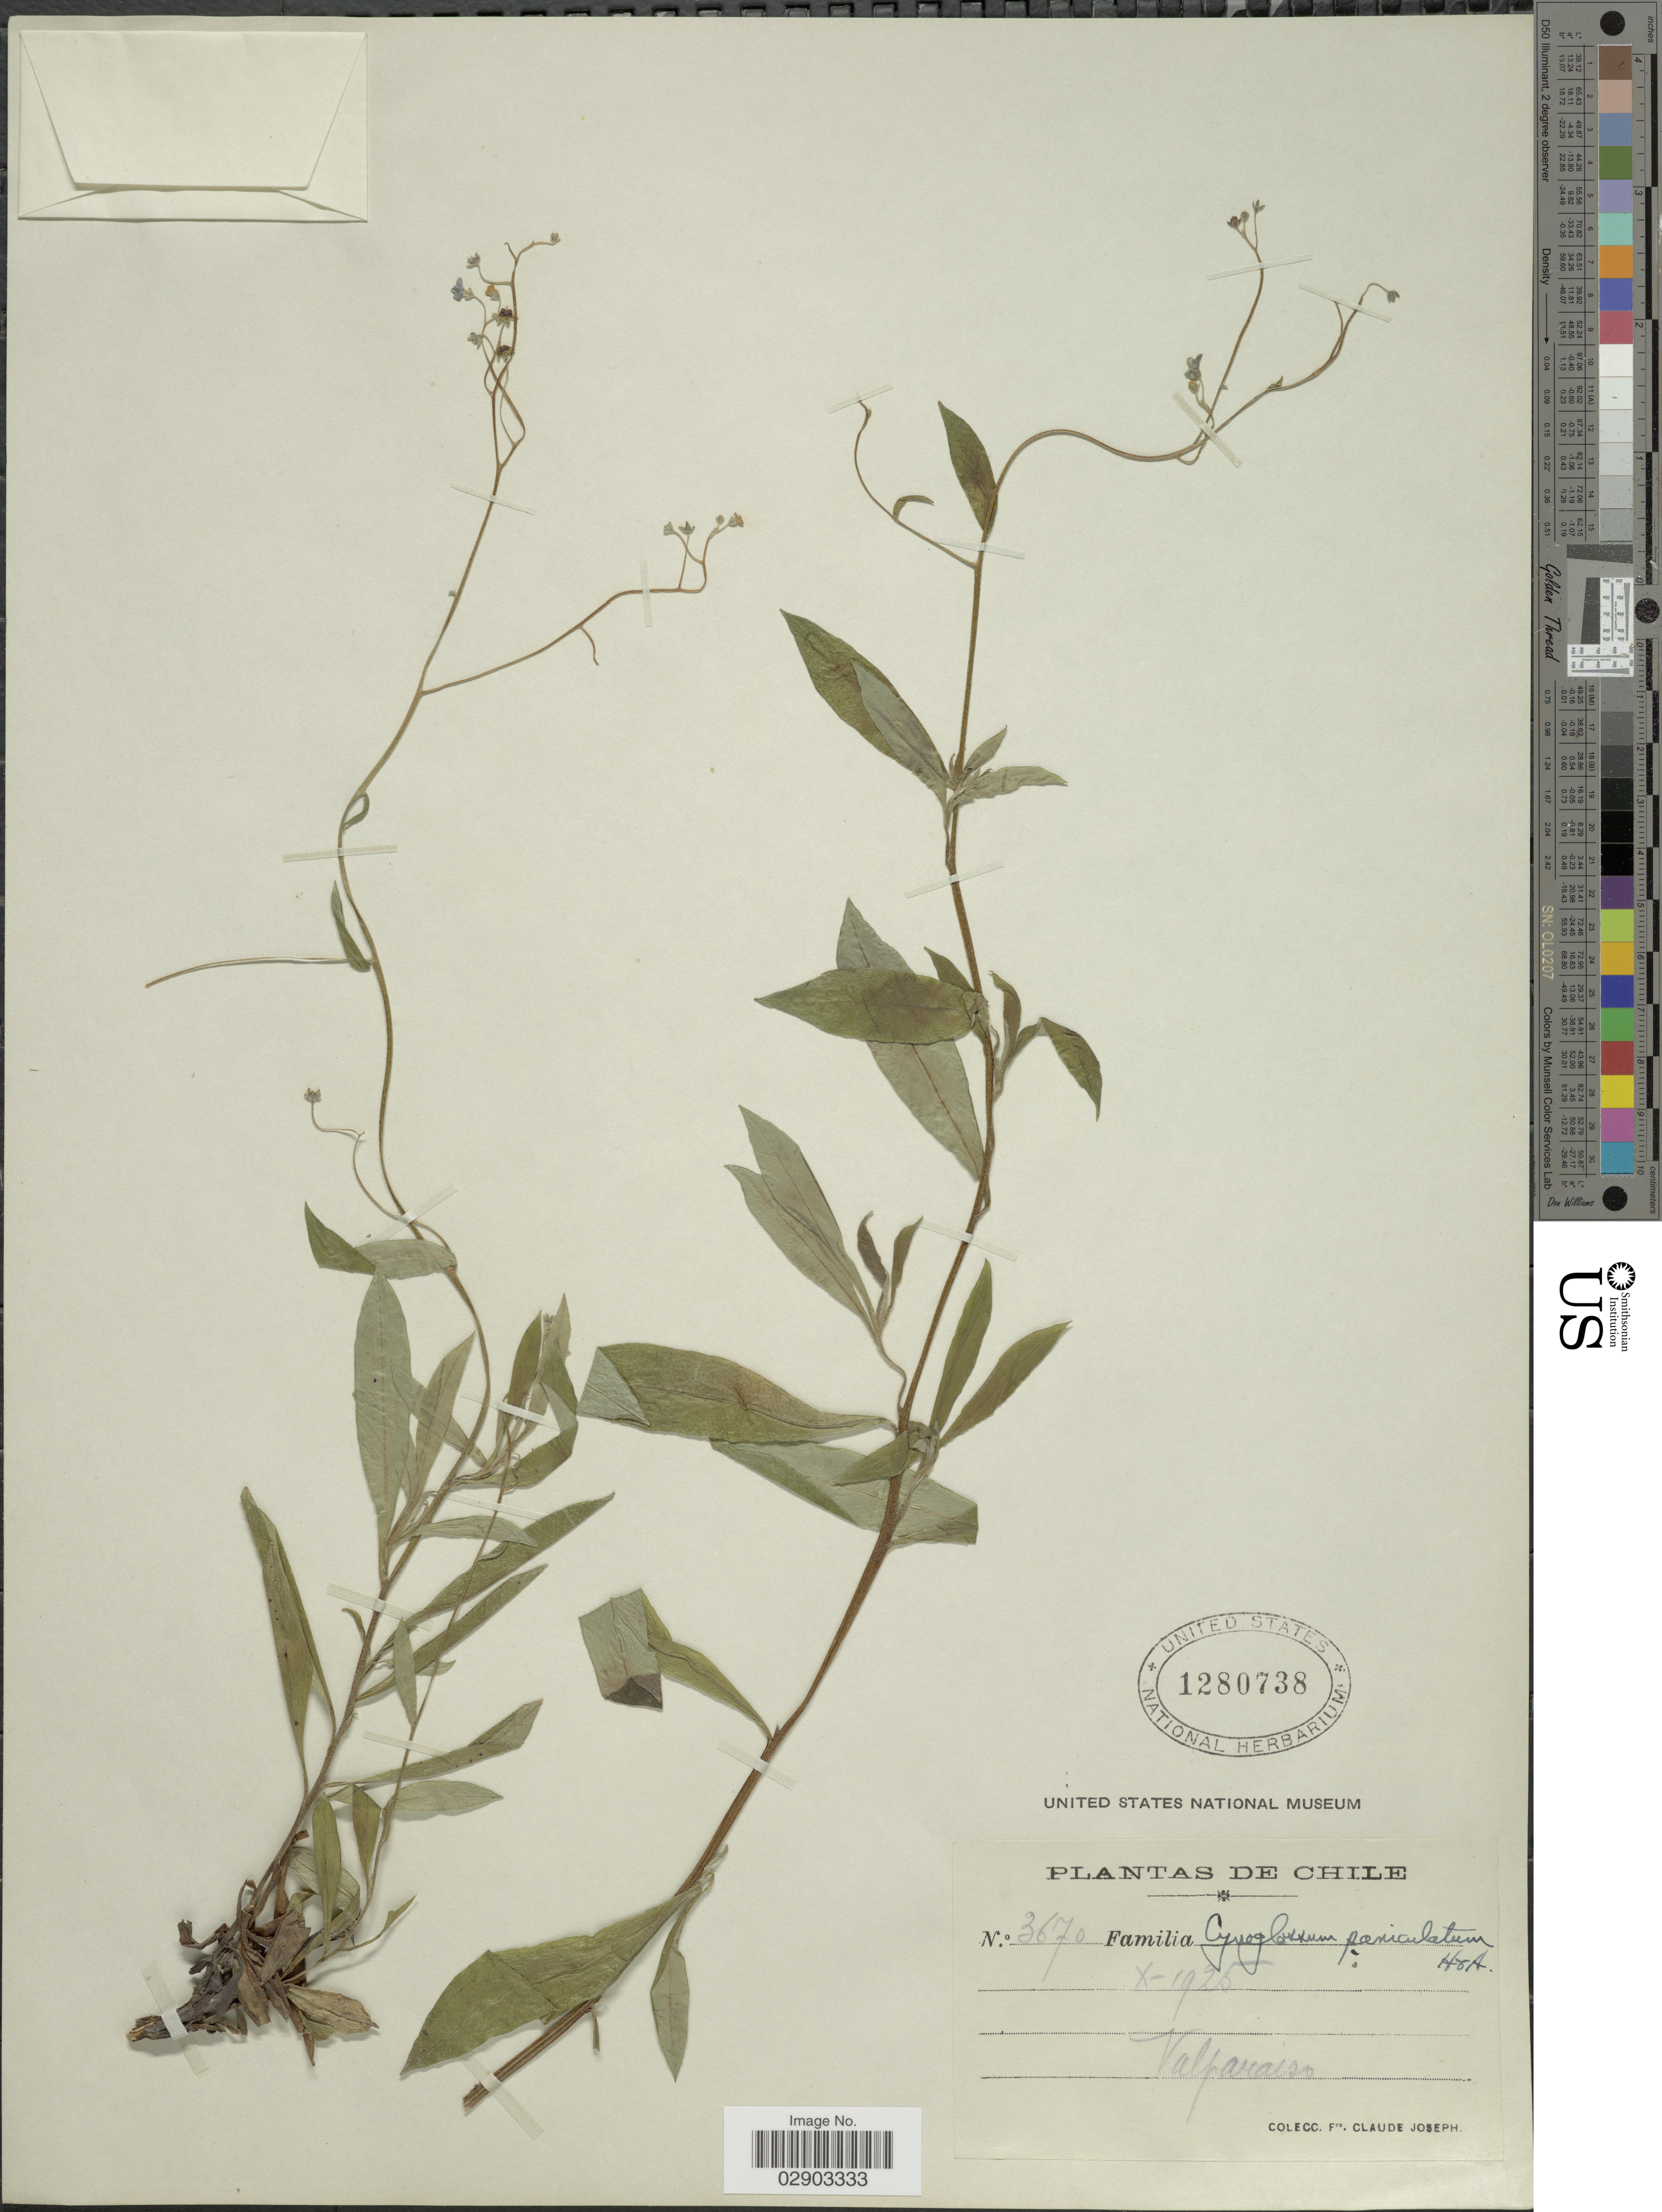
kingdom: Plantae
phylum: Tracheophyta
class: Magnoliopsida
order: Boraginales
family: Boraginaceae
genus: Cynoglossum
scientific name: Cynoglossum paniculatum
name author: Poepp.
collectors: Bro. Claude-Joseph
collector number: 3670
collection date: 1925-10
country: Chile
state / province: Valparaíso (V)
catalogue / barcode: US 1280738